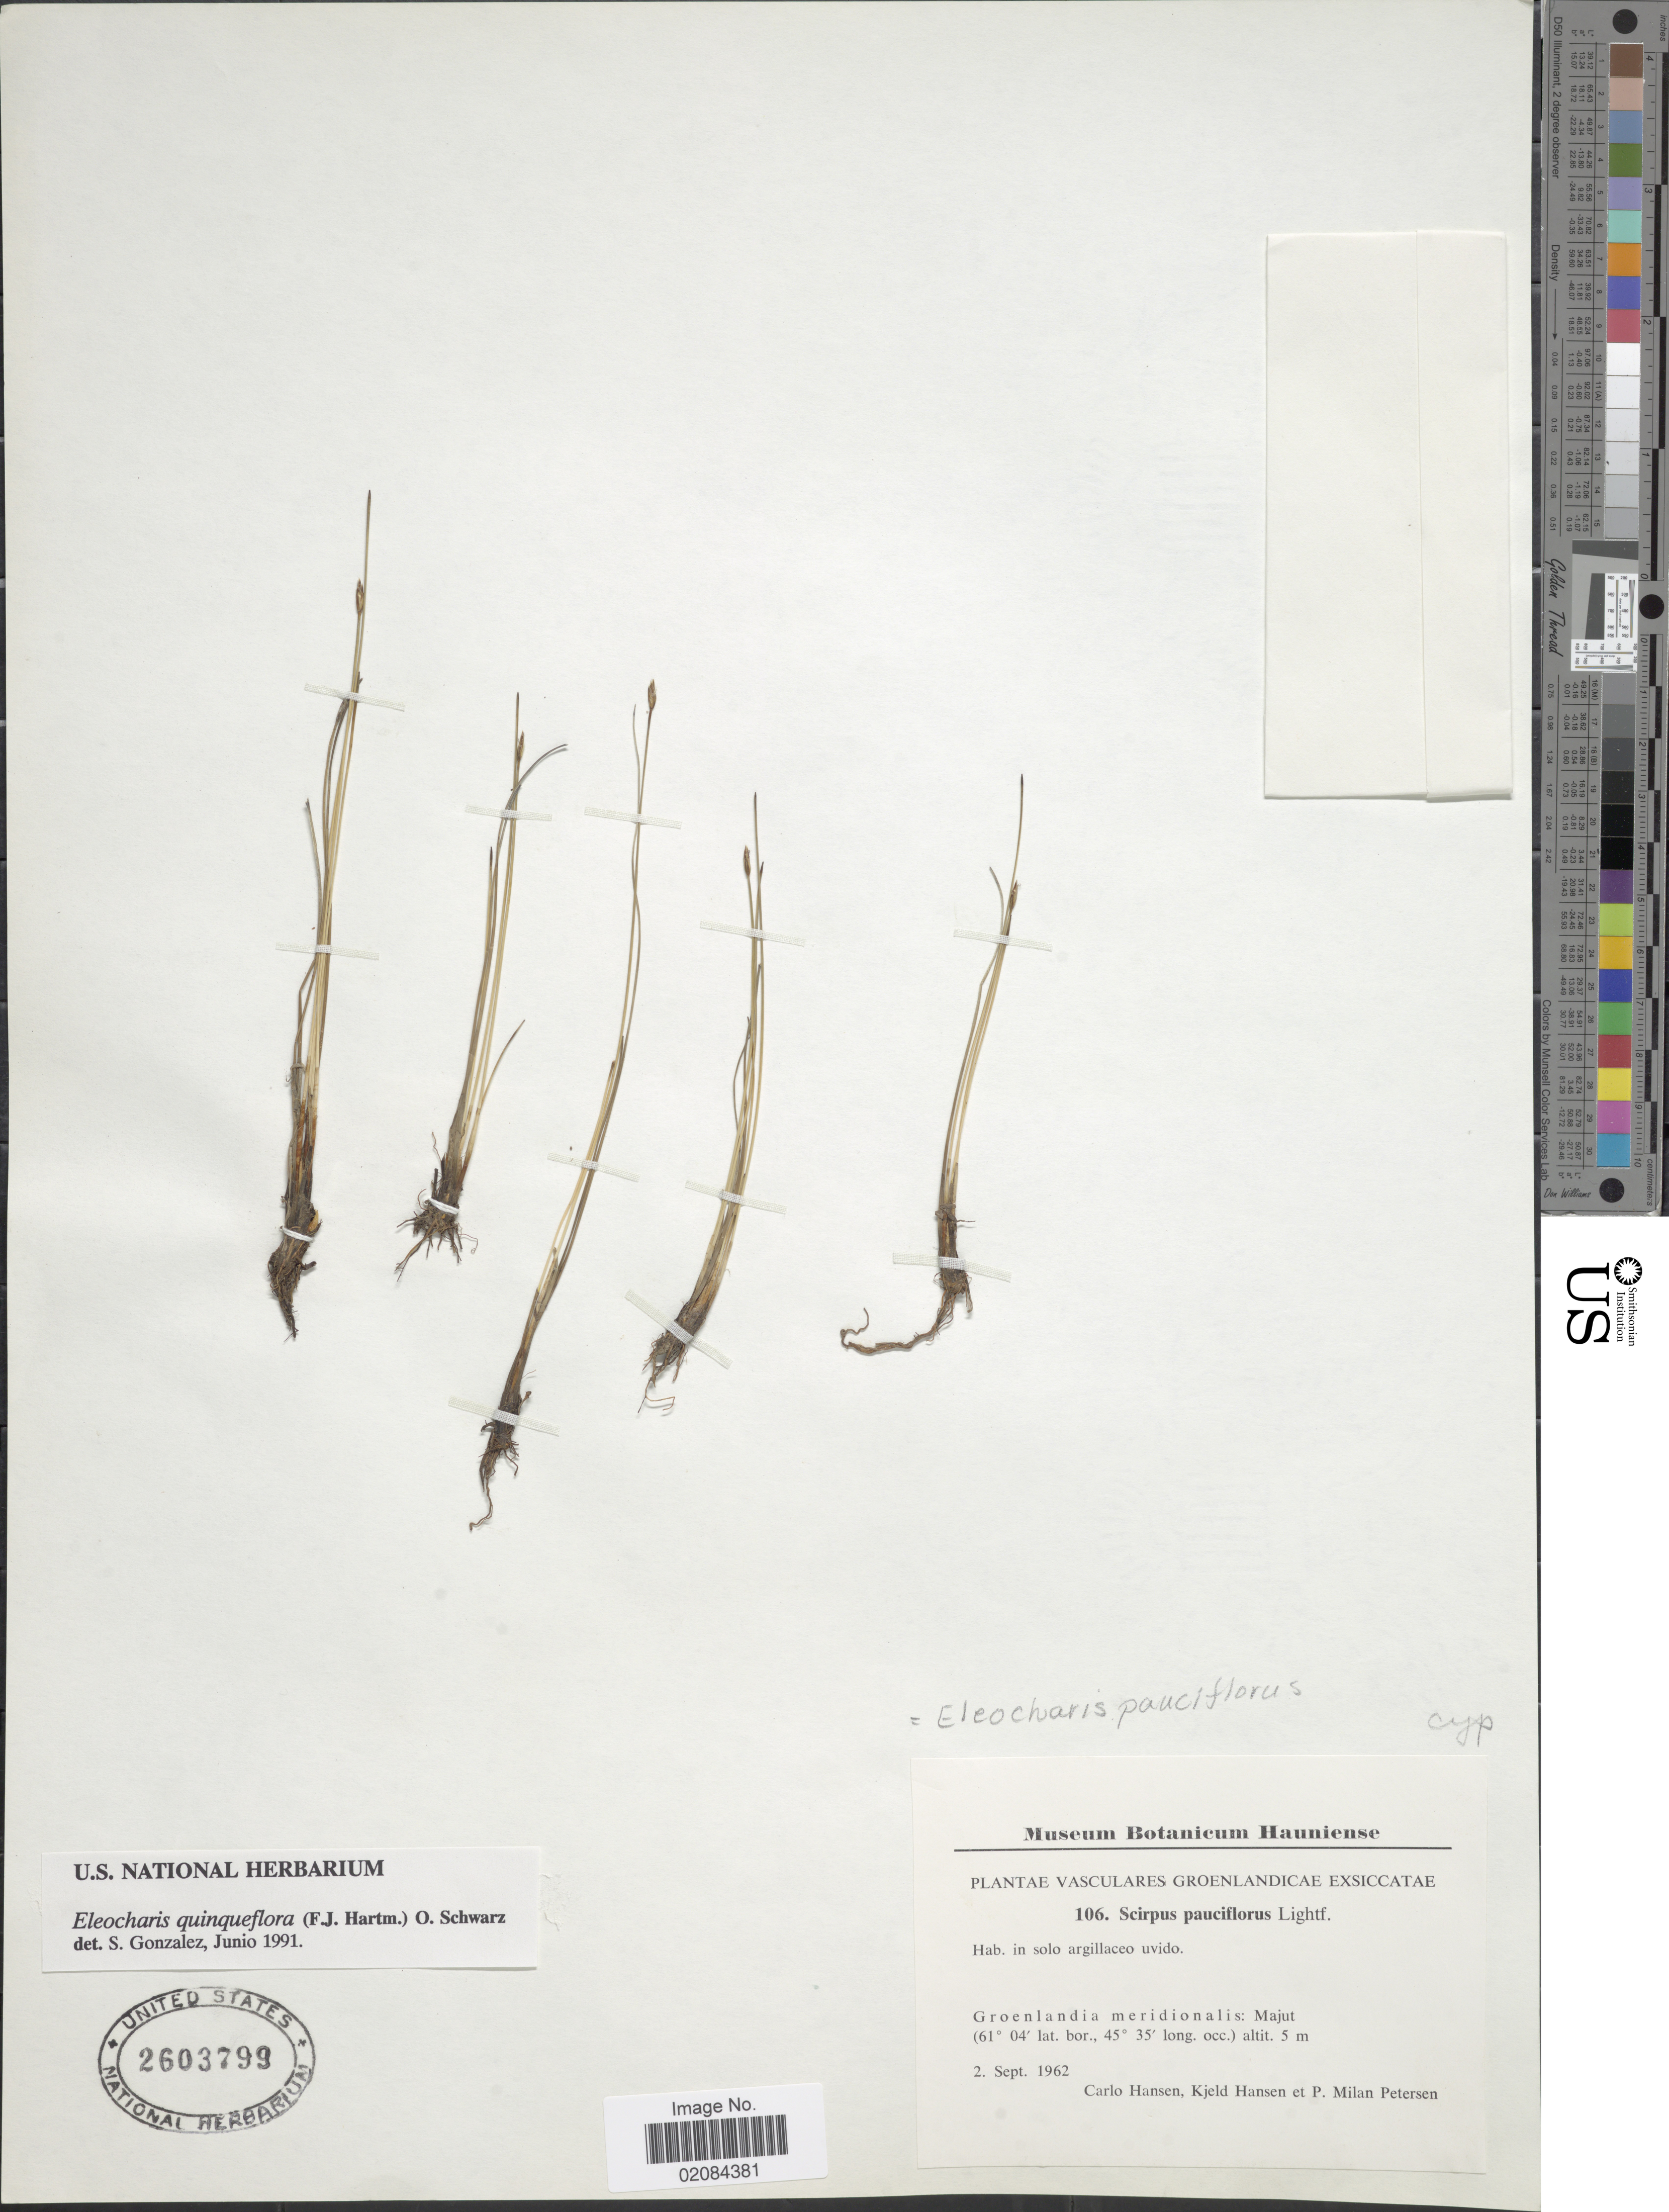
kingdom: Plantae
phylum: Tracheophyta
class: Liliopsida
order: Poales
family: Cyperaceae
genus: Eleocharis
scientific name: Eleocharis quinqueflora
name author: (Hartmann) O. Schwarz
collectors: C. Hansen, K. Hansen & P. Petersen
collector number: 106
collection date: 1962-09-02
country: Greenland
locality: Majut, Groenlandia meridionalis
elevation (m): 5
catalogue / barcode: US 2603799